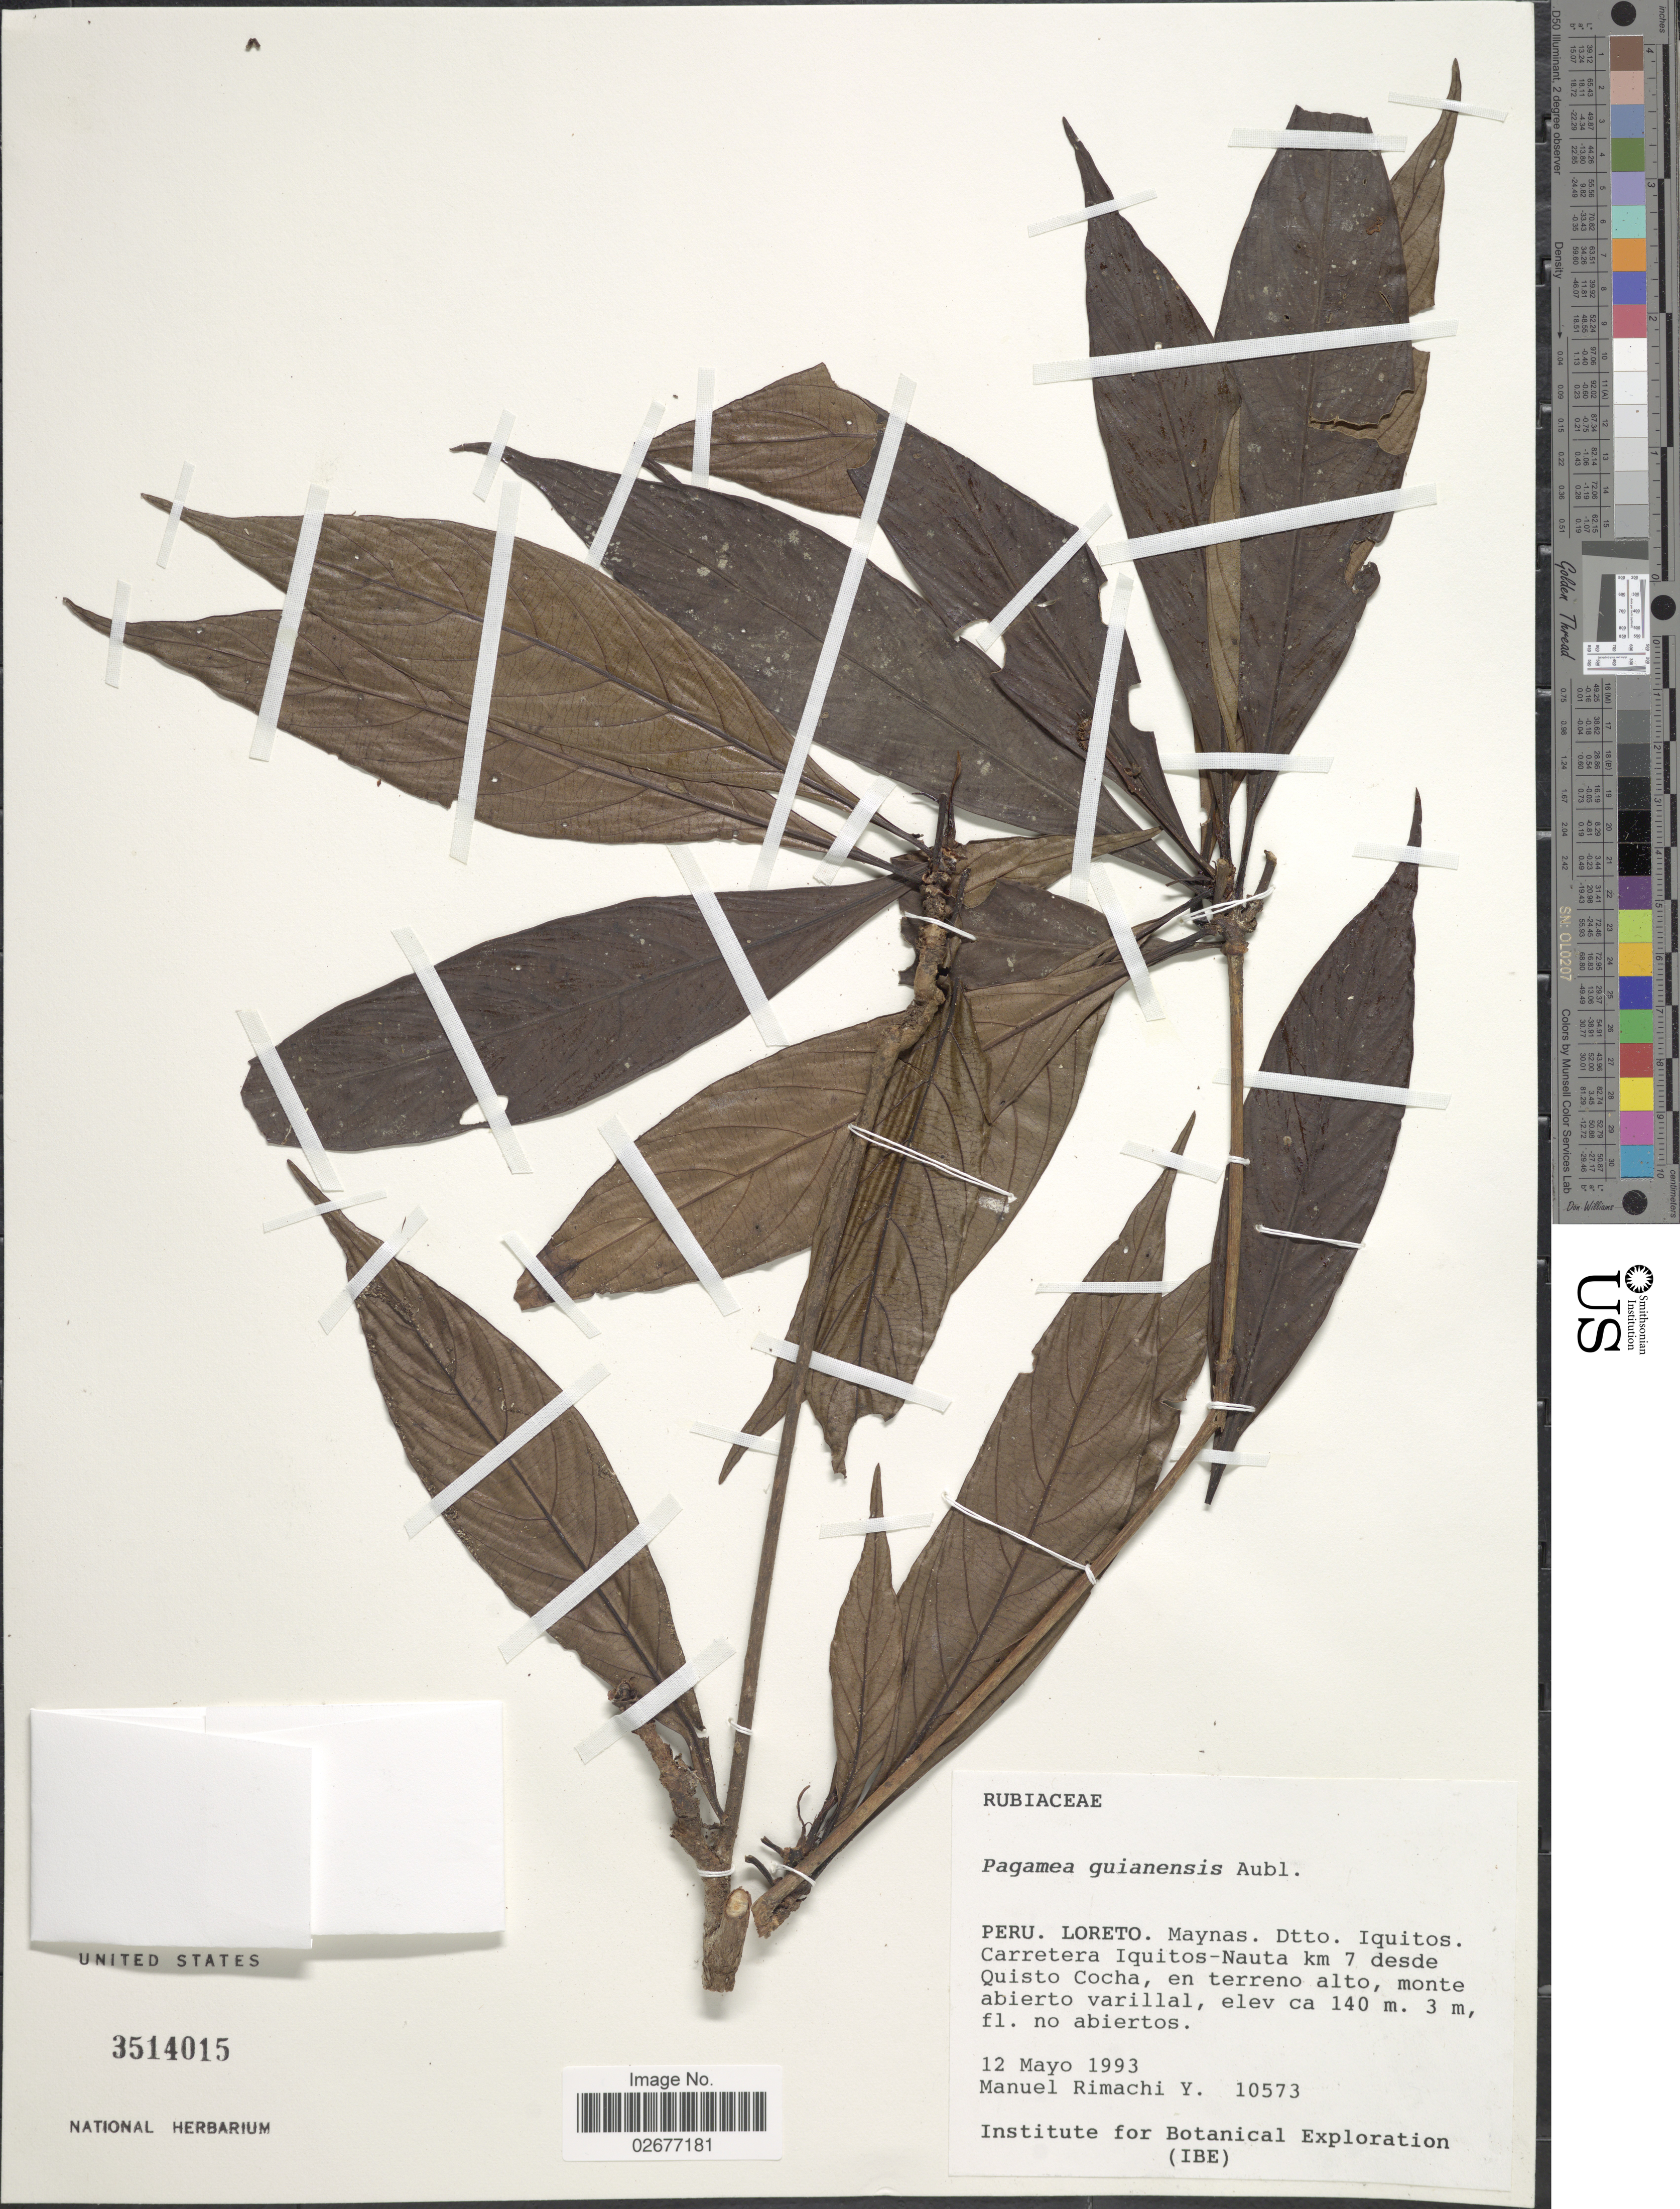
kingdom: Plantae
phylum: Tracheophyta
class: Magnoliopsida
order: Gentianales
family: Rubiaceae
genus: Pagamea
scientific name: Pagamea guianensis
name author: Aubl.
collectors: M. Rimachi Y.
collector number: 10573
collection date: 1993-05-12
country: Peru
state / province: Loreto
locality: Peru, Loreto, Maynas, Dtto. Iquitos, Carretera Iquitos-Nauta km 7 desde Quisto Cocha, en terreno alto, monte abierto varillal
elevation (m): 140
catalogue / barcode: US 3514015